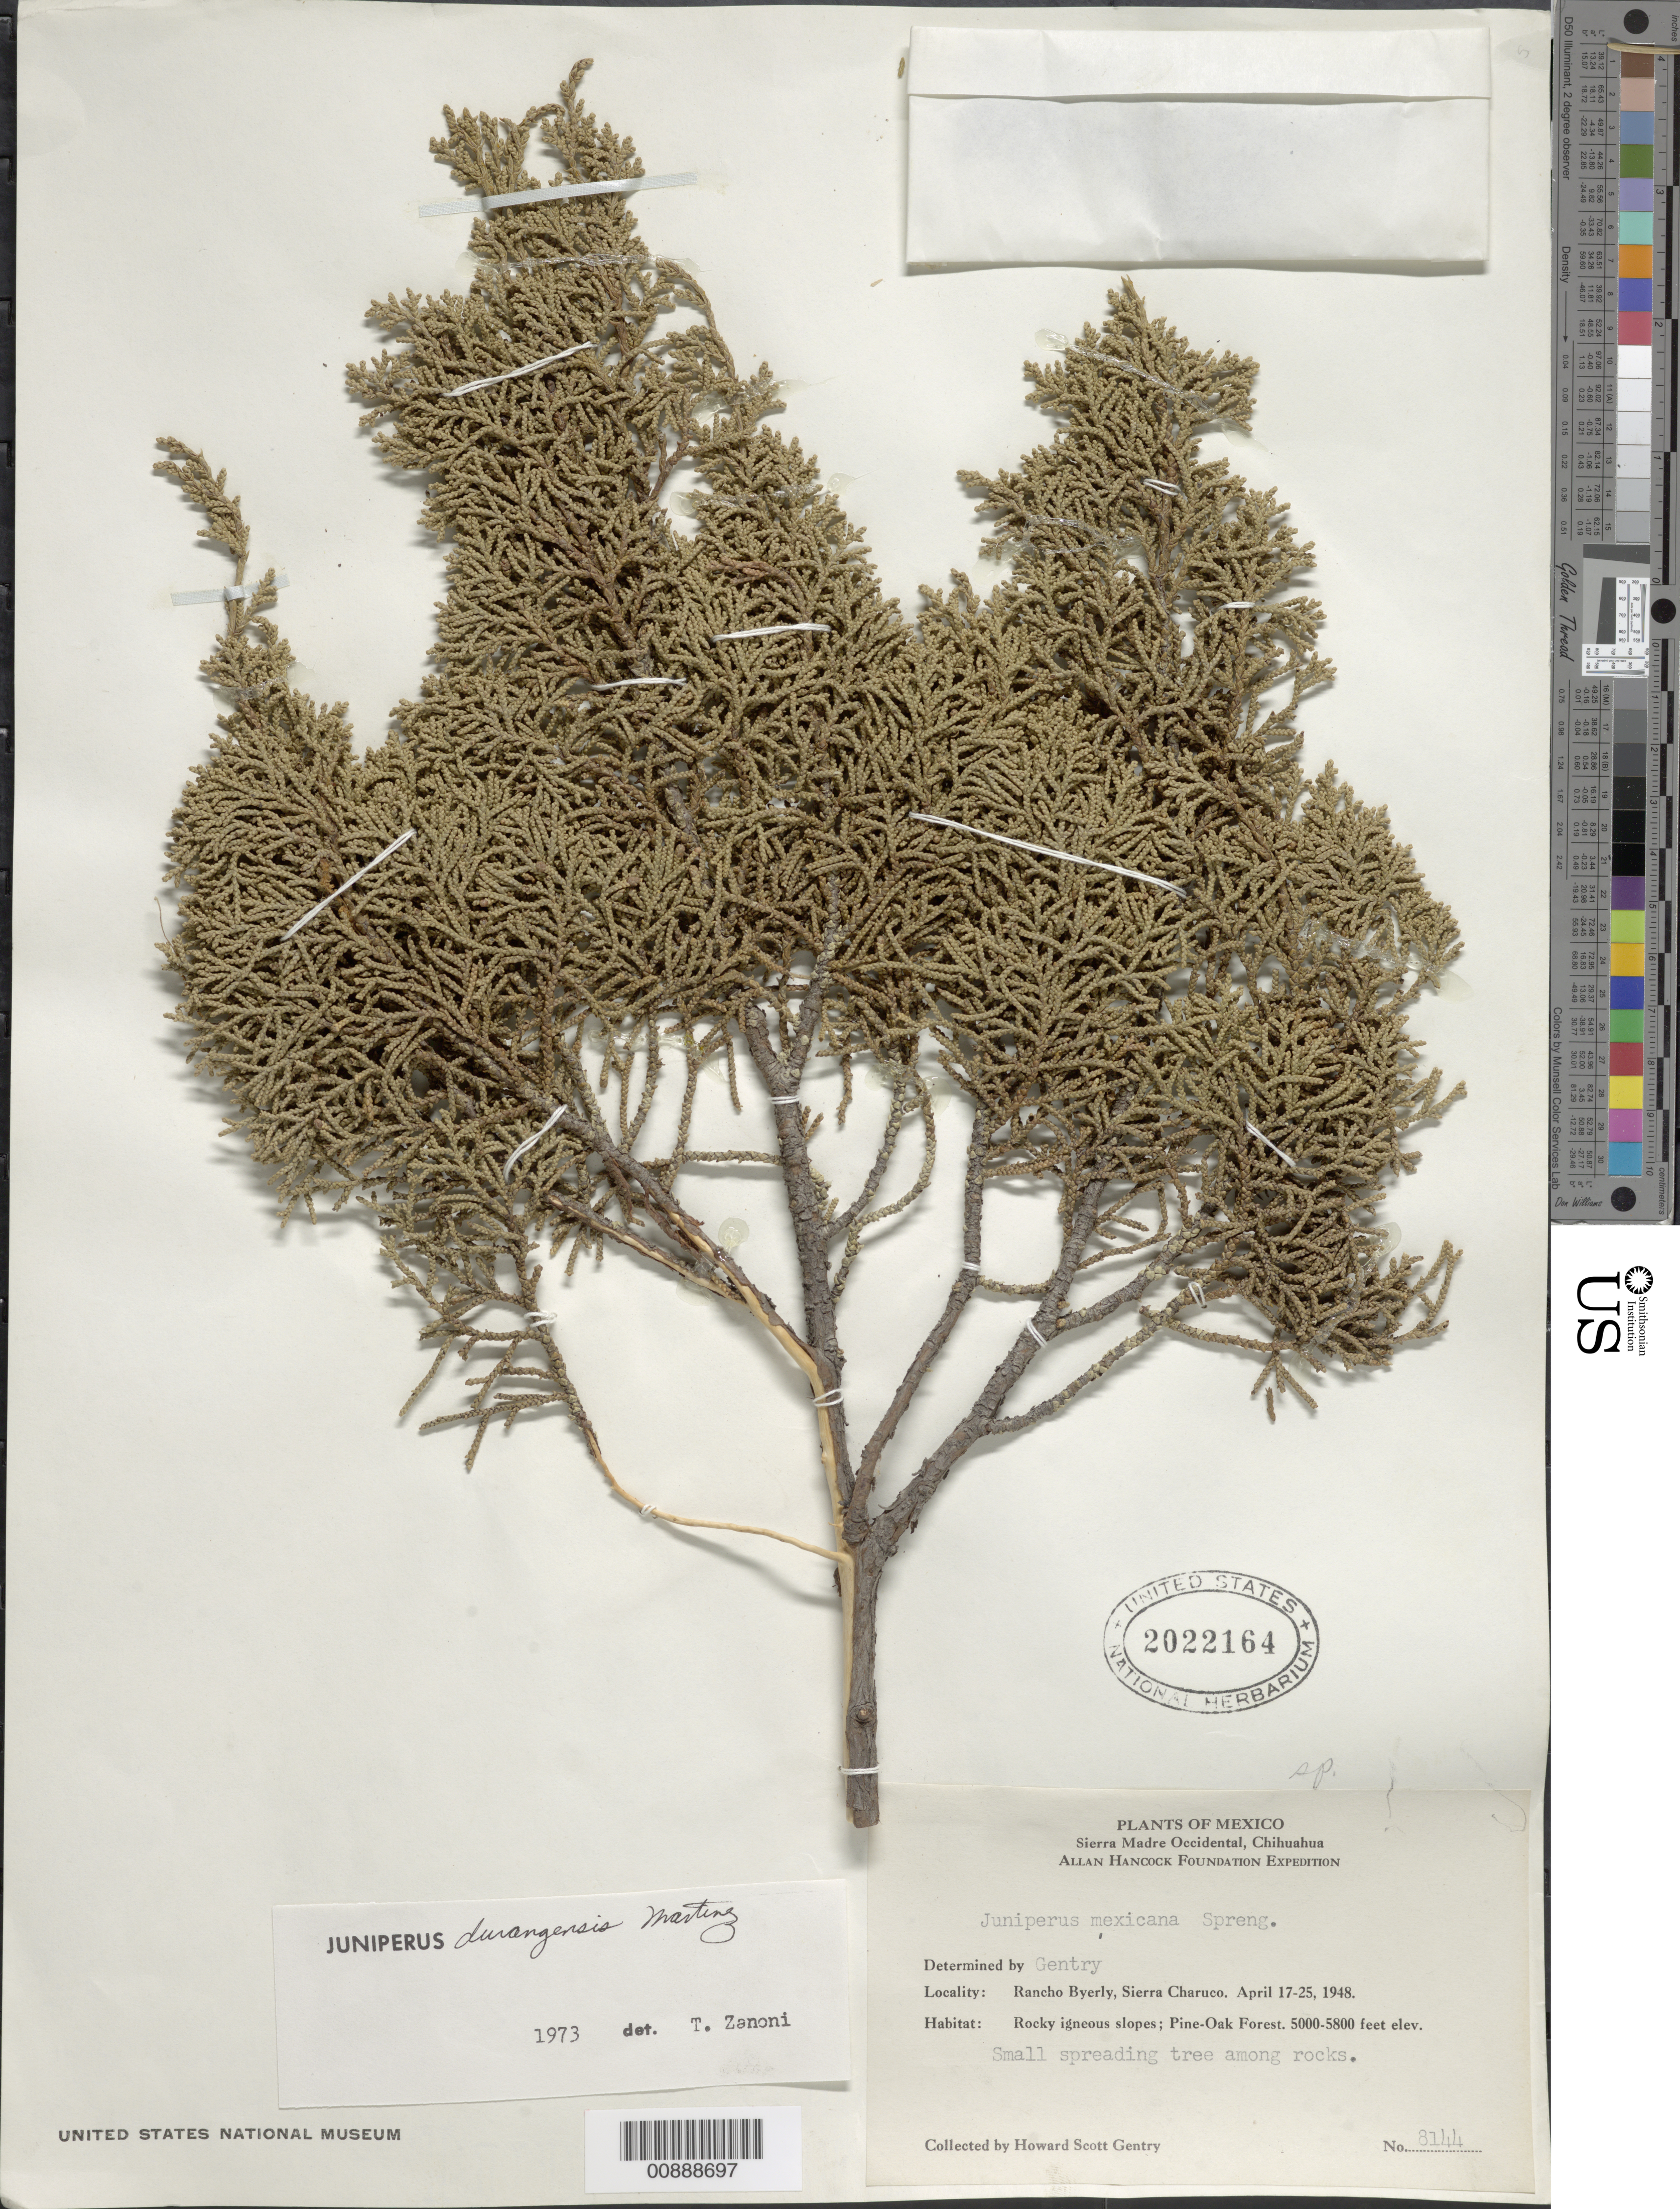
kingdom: Plantae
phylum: Tracheophyta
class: Pinopsida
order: Pinales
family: Cupressaceae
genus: Juniperus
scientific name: Juniperus durangensis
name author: Martínez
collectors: H. S. Gentry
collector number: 8144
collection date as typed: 17 Apr 1948 to 25 Apr 1948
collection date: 1948-04-17/1948-04-25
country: Mexico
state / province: Chihuahua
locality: Rancho Byerly, Sierra Charuco, Chihuahua.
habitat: Among rocks. Rocky igneous slopes; Pine-Oak forest.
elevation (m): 1524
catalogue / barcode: US 2022164